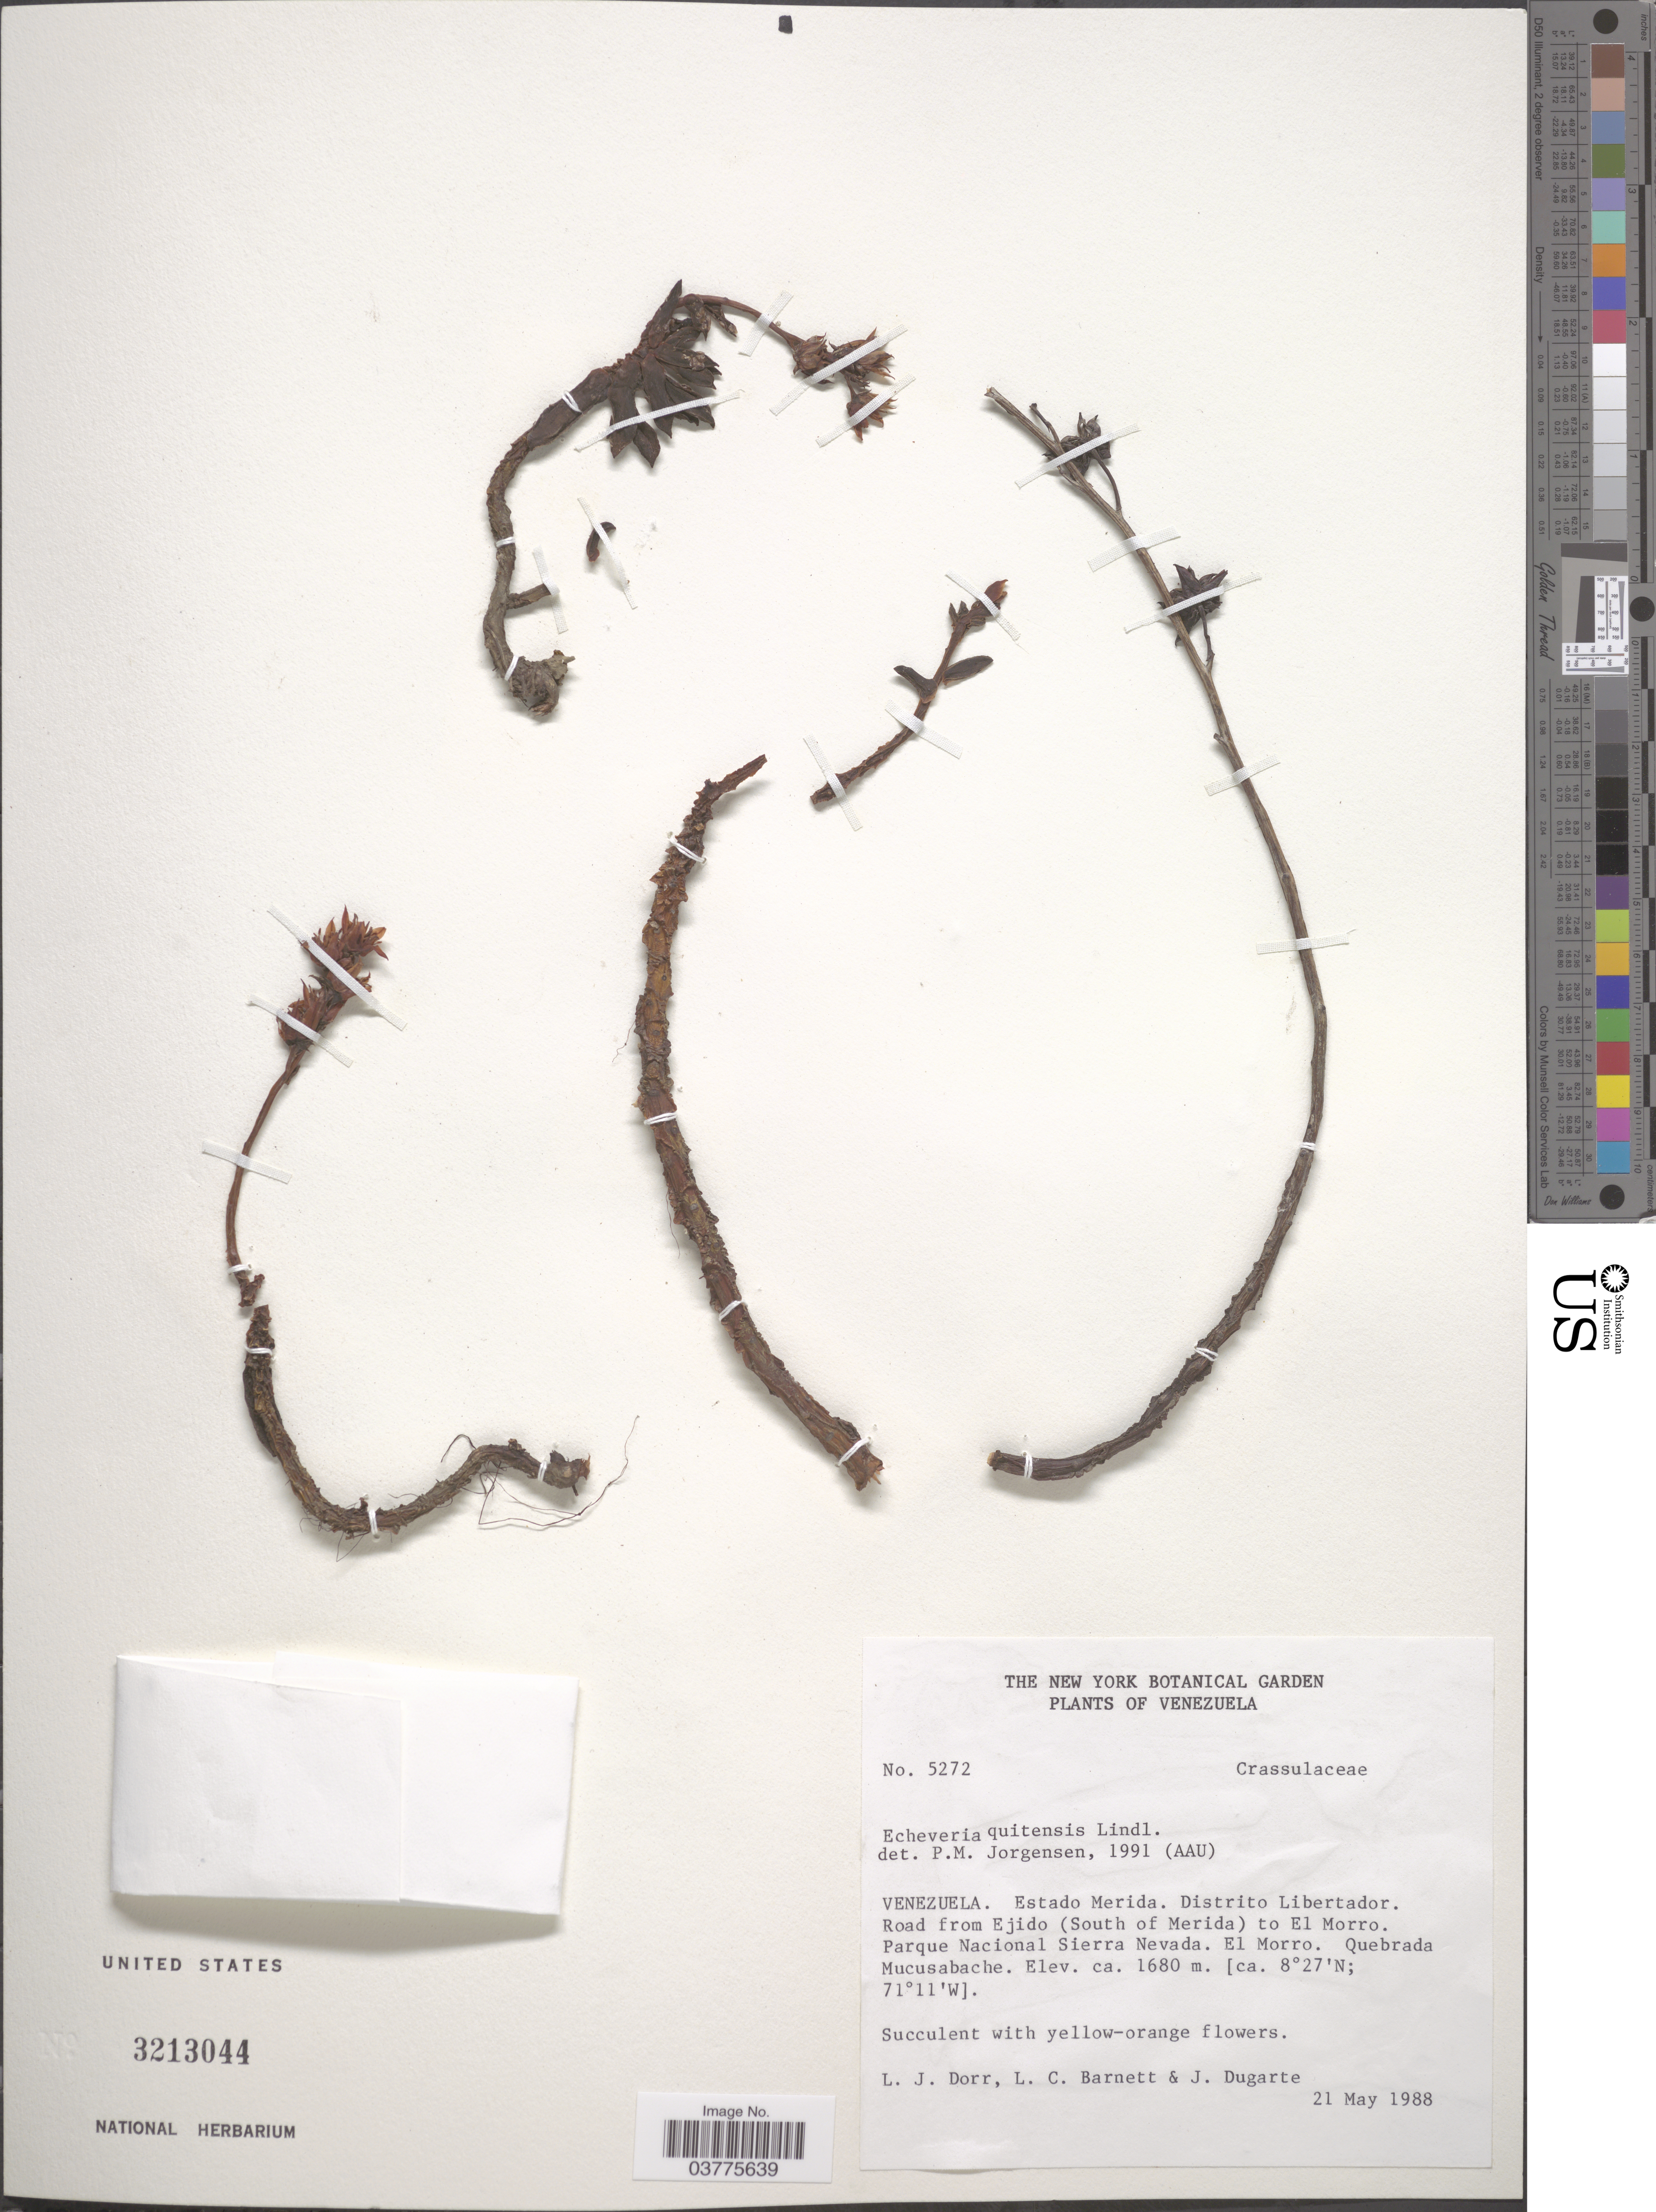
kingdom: Plantae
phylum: Tracheophyta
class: Magnoliopsida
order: Saxifragales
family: Crassulaceae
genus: Echeveria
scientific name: Echeveria quitensis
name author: (Kunth) Lindl.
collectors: L. J. Dorr, L. C. Barnett & J. Dugarte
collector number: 5272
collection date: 1988-05-21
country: Venezuela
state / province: Mérida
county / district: Libertador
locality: Road from Ejido (S of Merida) to El Morro. Parque Nacional Sierra Nevada. El Morro. Quebrada Mucusabache.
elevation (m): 1680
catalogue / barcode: US 3213044